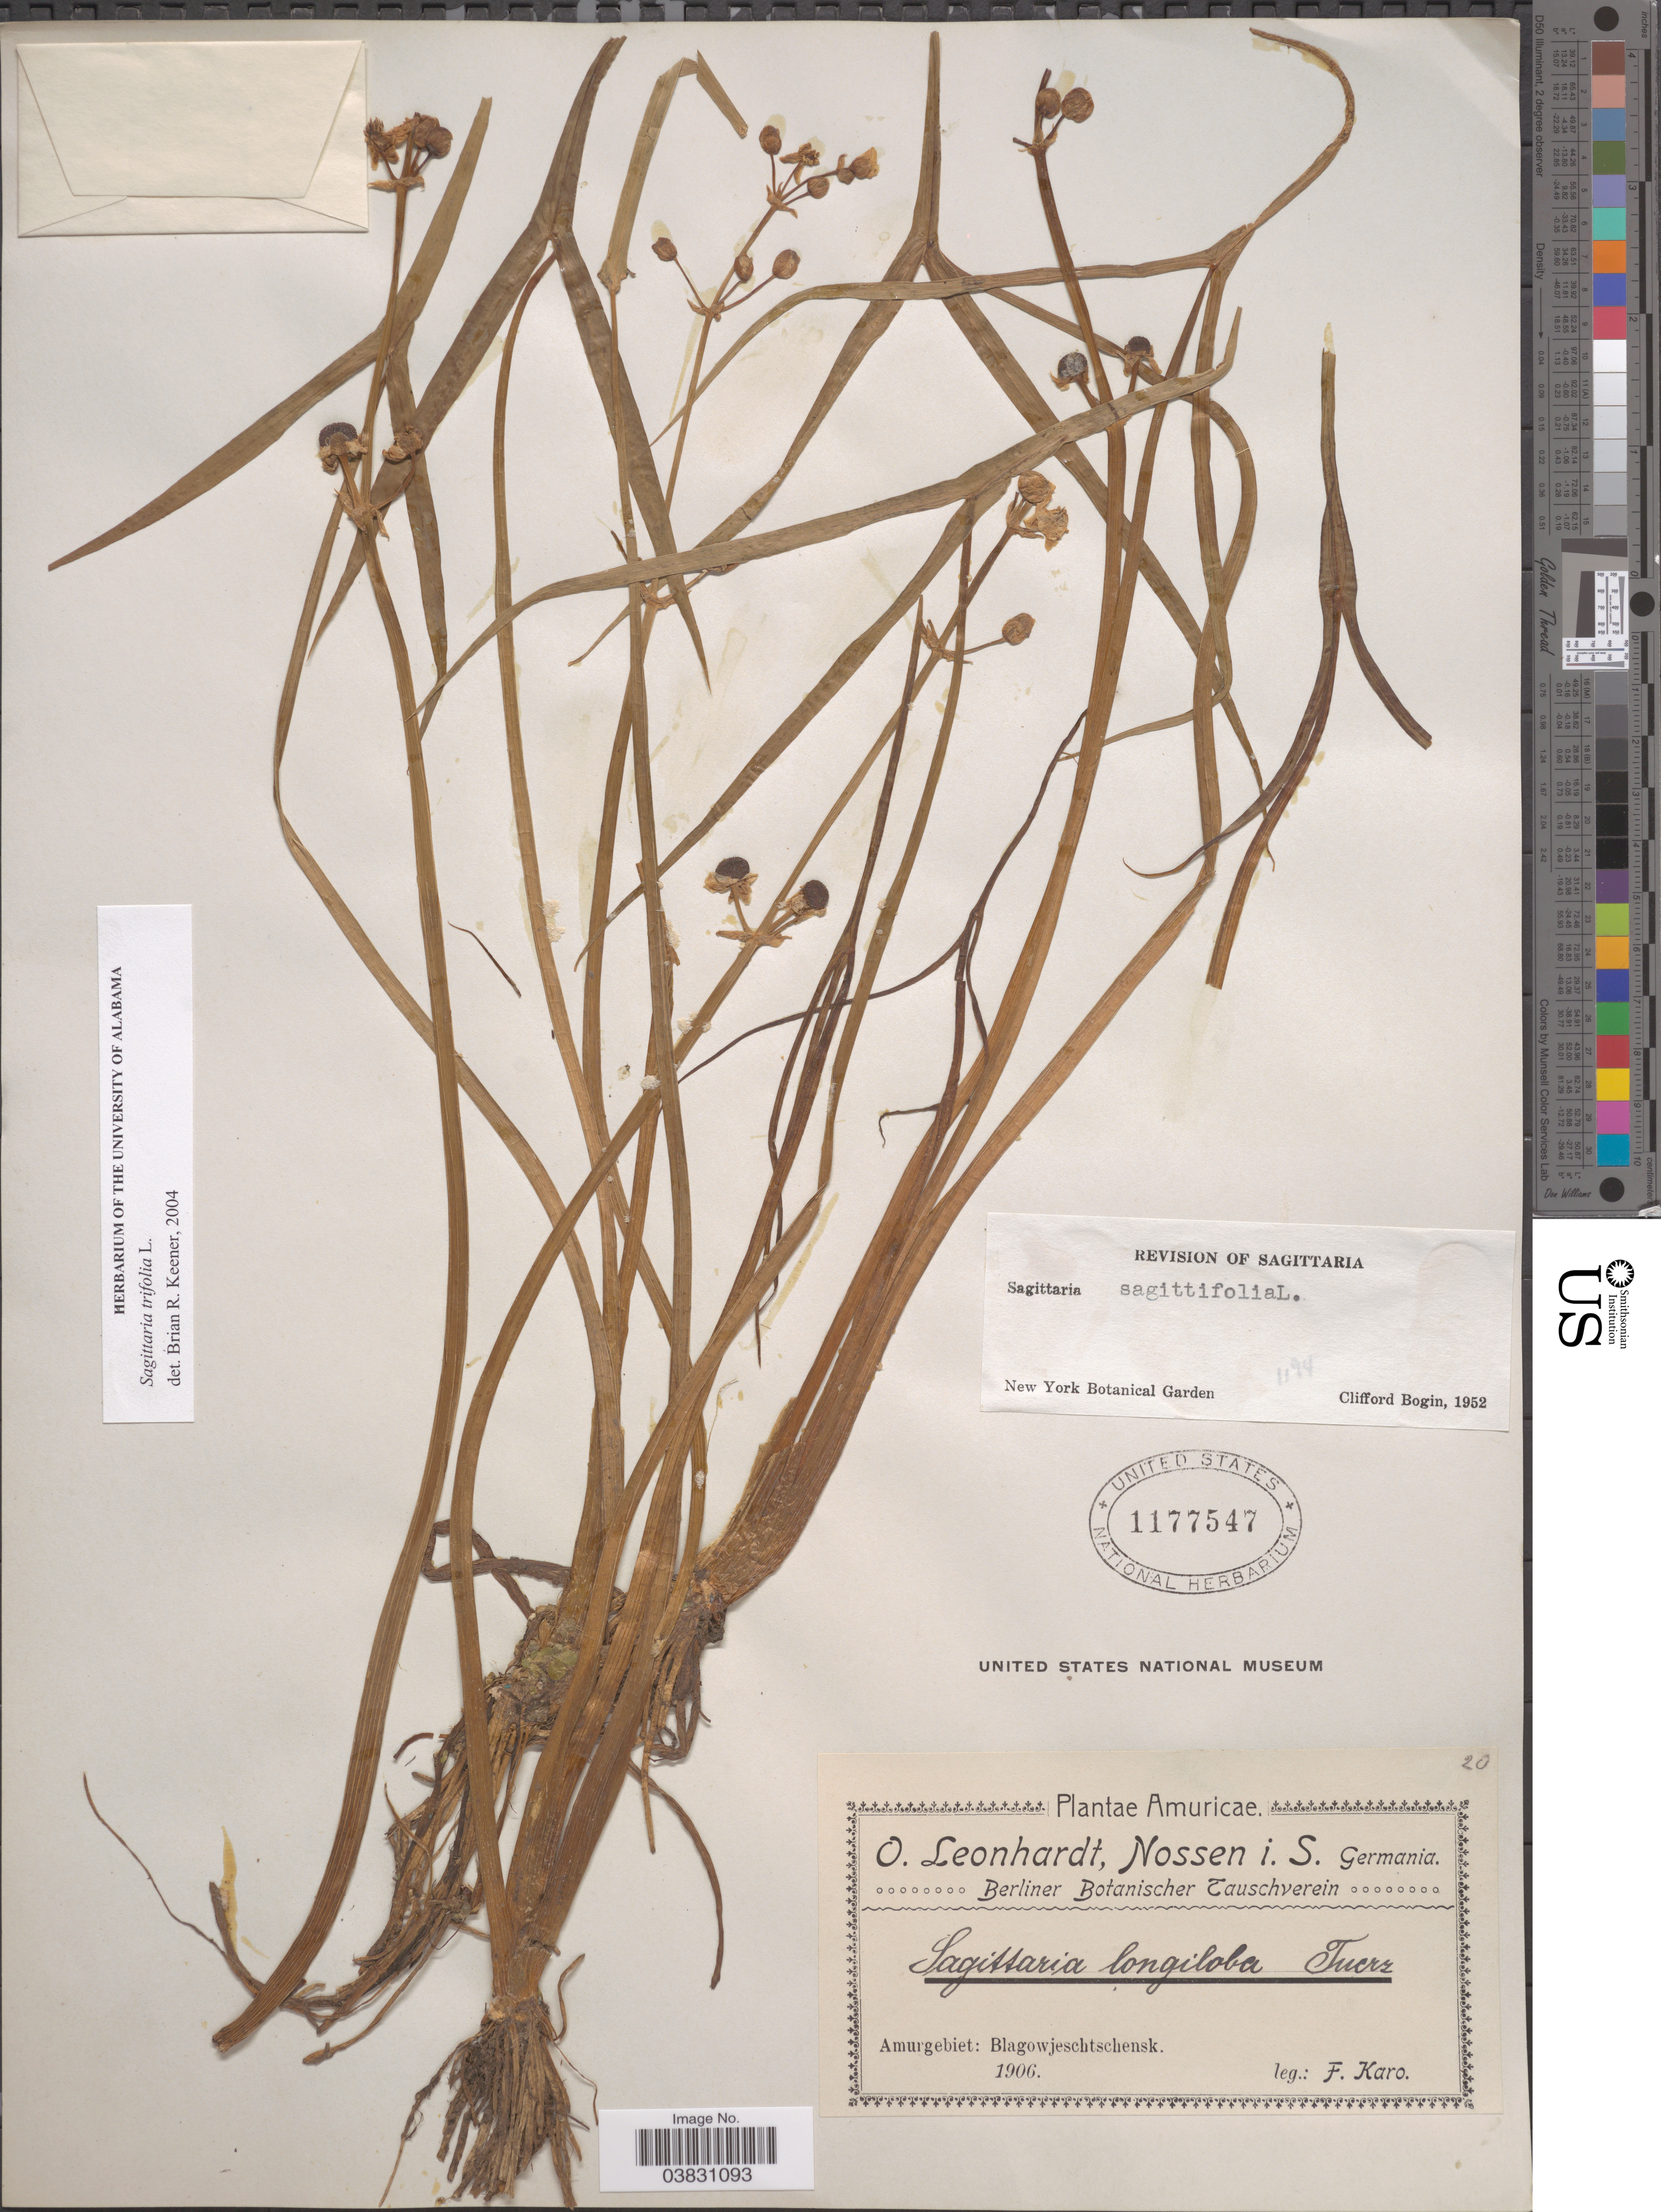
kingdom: Plantae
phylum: Tracheophyta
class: Liliopsida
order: Alismatales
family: Alismataceae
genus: Sagittaria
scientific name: Sagittaria trifolia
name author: L.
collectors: F. Karo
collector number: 20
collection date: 1906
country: Russian Federation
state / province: Amur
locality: Amurgebiet: Blagowjeschtschensk.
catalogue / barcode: US 1177547